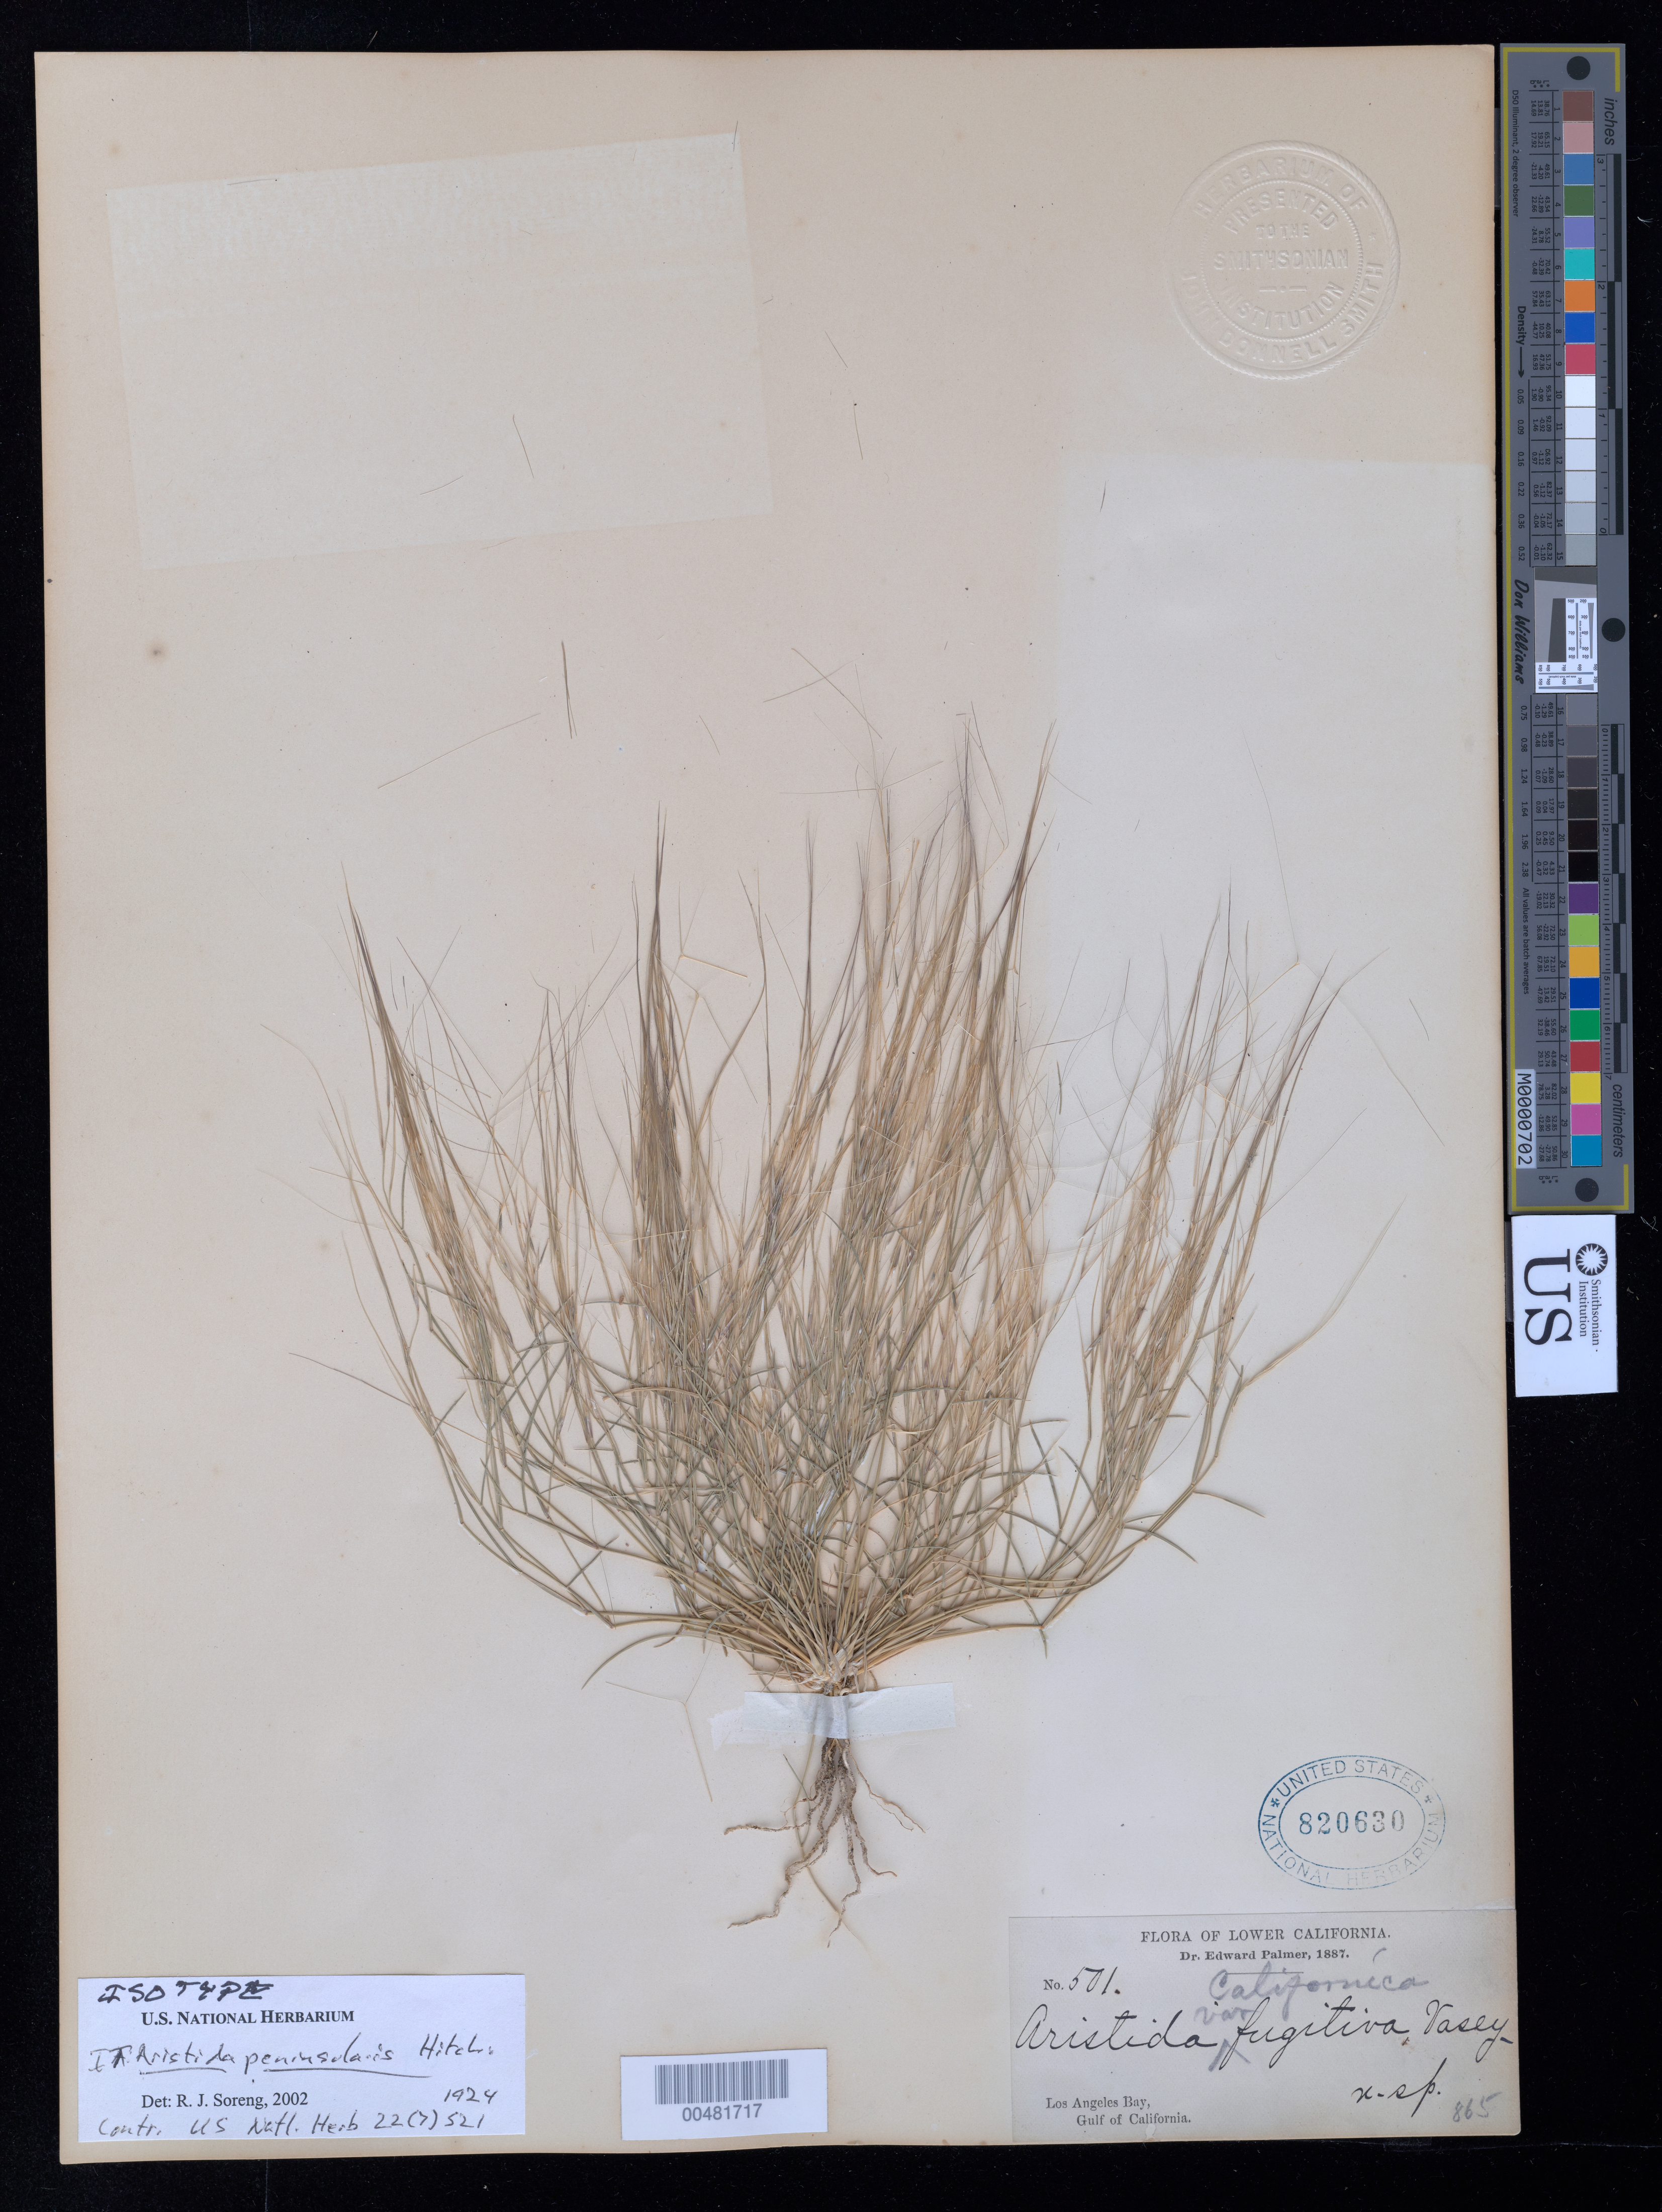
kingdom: Plantae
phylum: Tracheophyta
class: Liliopsida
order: Poales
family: Poaceae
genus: Aristida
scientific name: Aristida peninsularis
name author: Hitchc.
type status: Isotype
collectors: E. Palmer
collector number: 501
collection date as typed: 1887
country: Mexico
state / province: Baja California Norte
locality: Los Angeles Bay, Gulf of California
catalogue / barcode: US 820630